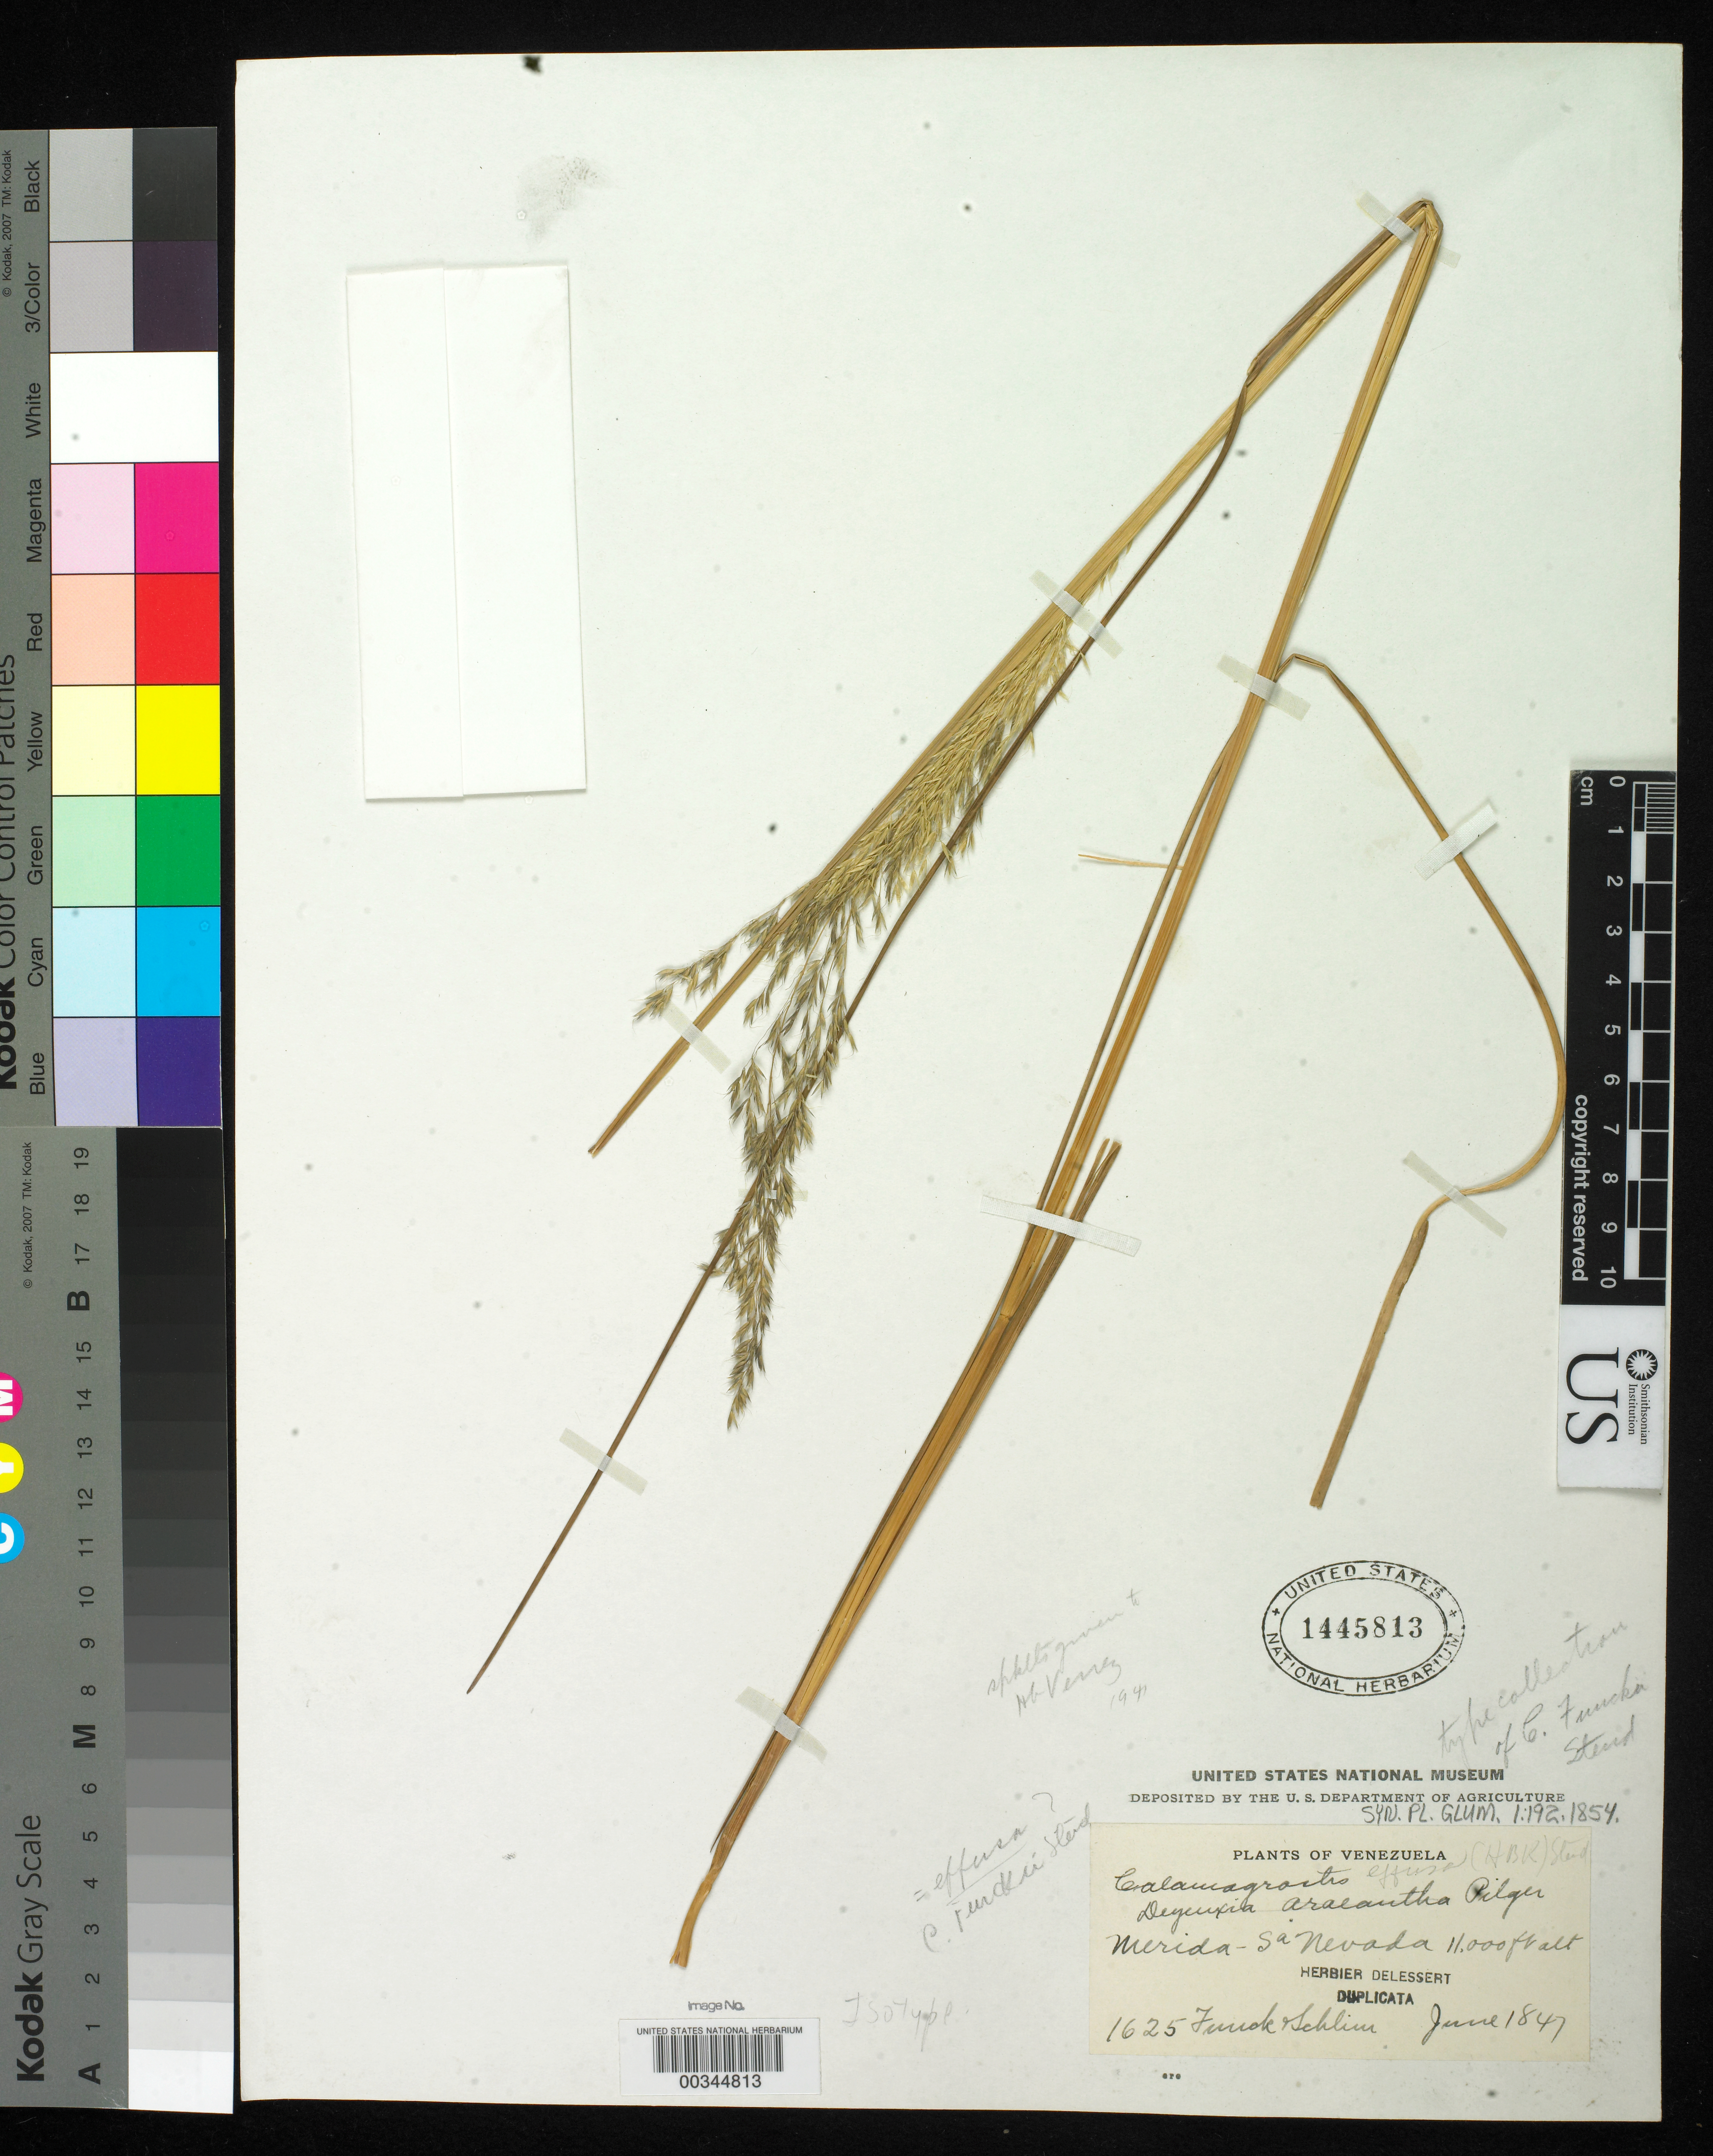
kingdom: Plantae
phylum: Tracheophyta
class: Liliopsida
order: Poales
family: Poaceae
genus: Calamagrostis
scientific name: Calamagrostis funckii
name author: Steud.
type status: Isotype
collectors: N. Funck & L. Schlim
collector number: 1625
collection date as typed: Jun 1847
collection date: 1847-06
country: Venezuela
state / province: Mérida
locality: Sa. Nevada.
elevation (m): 3353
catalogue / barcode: US 1445813